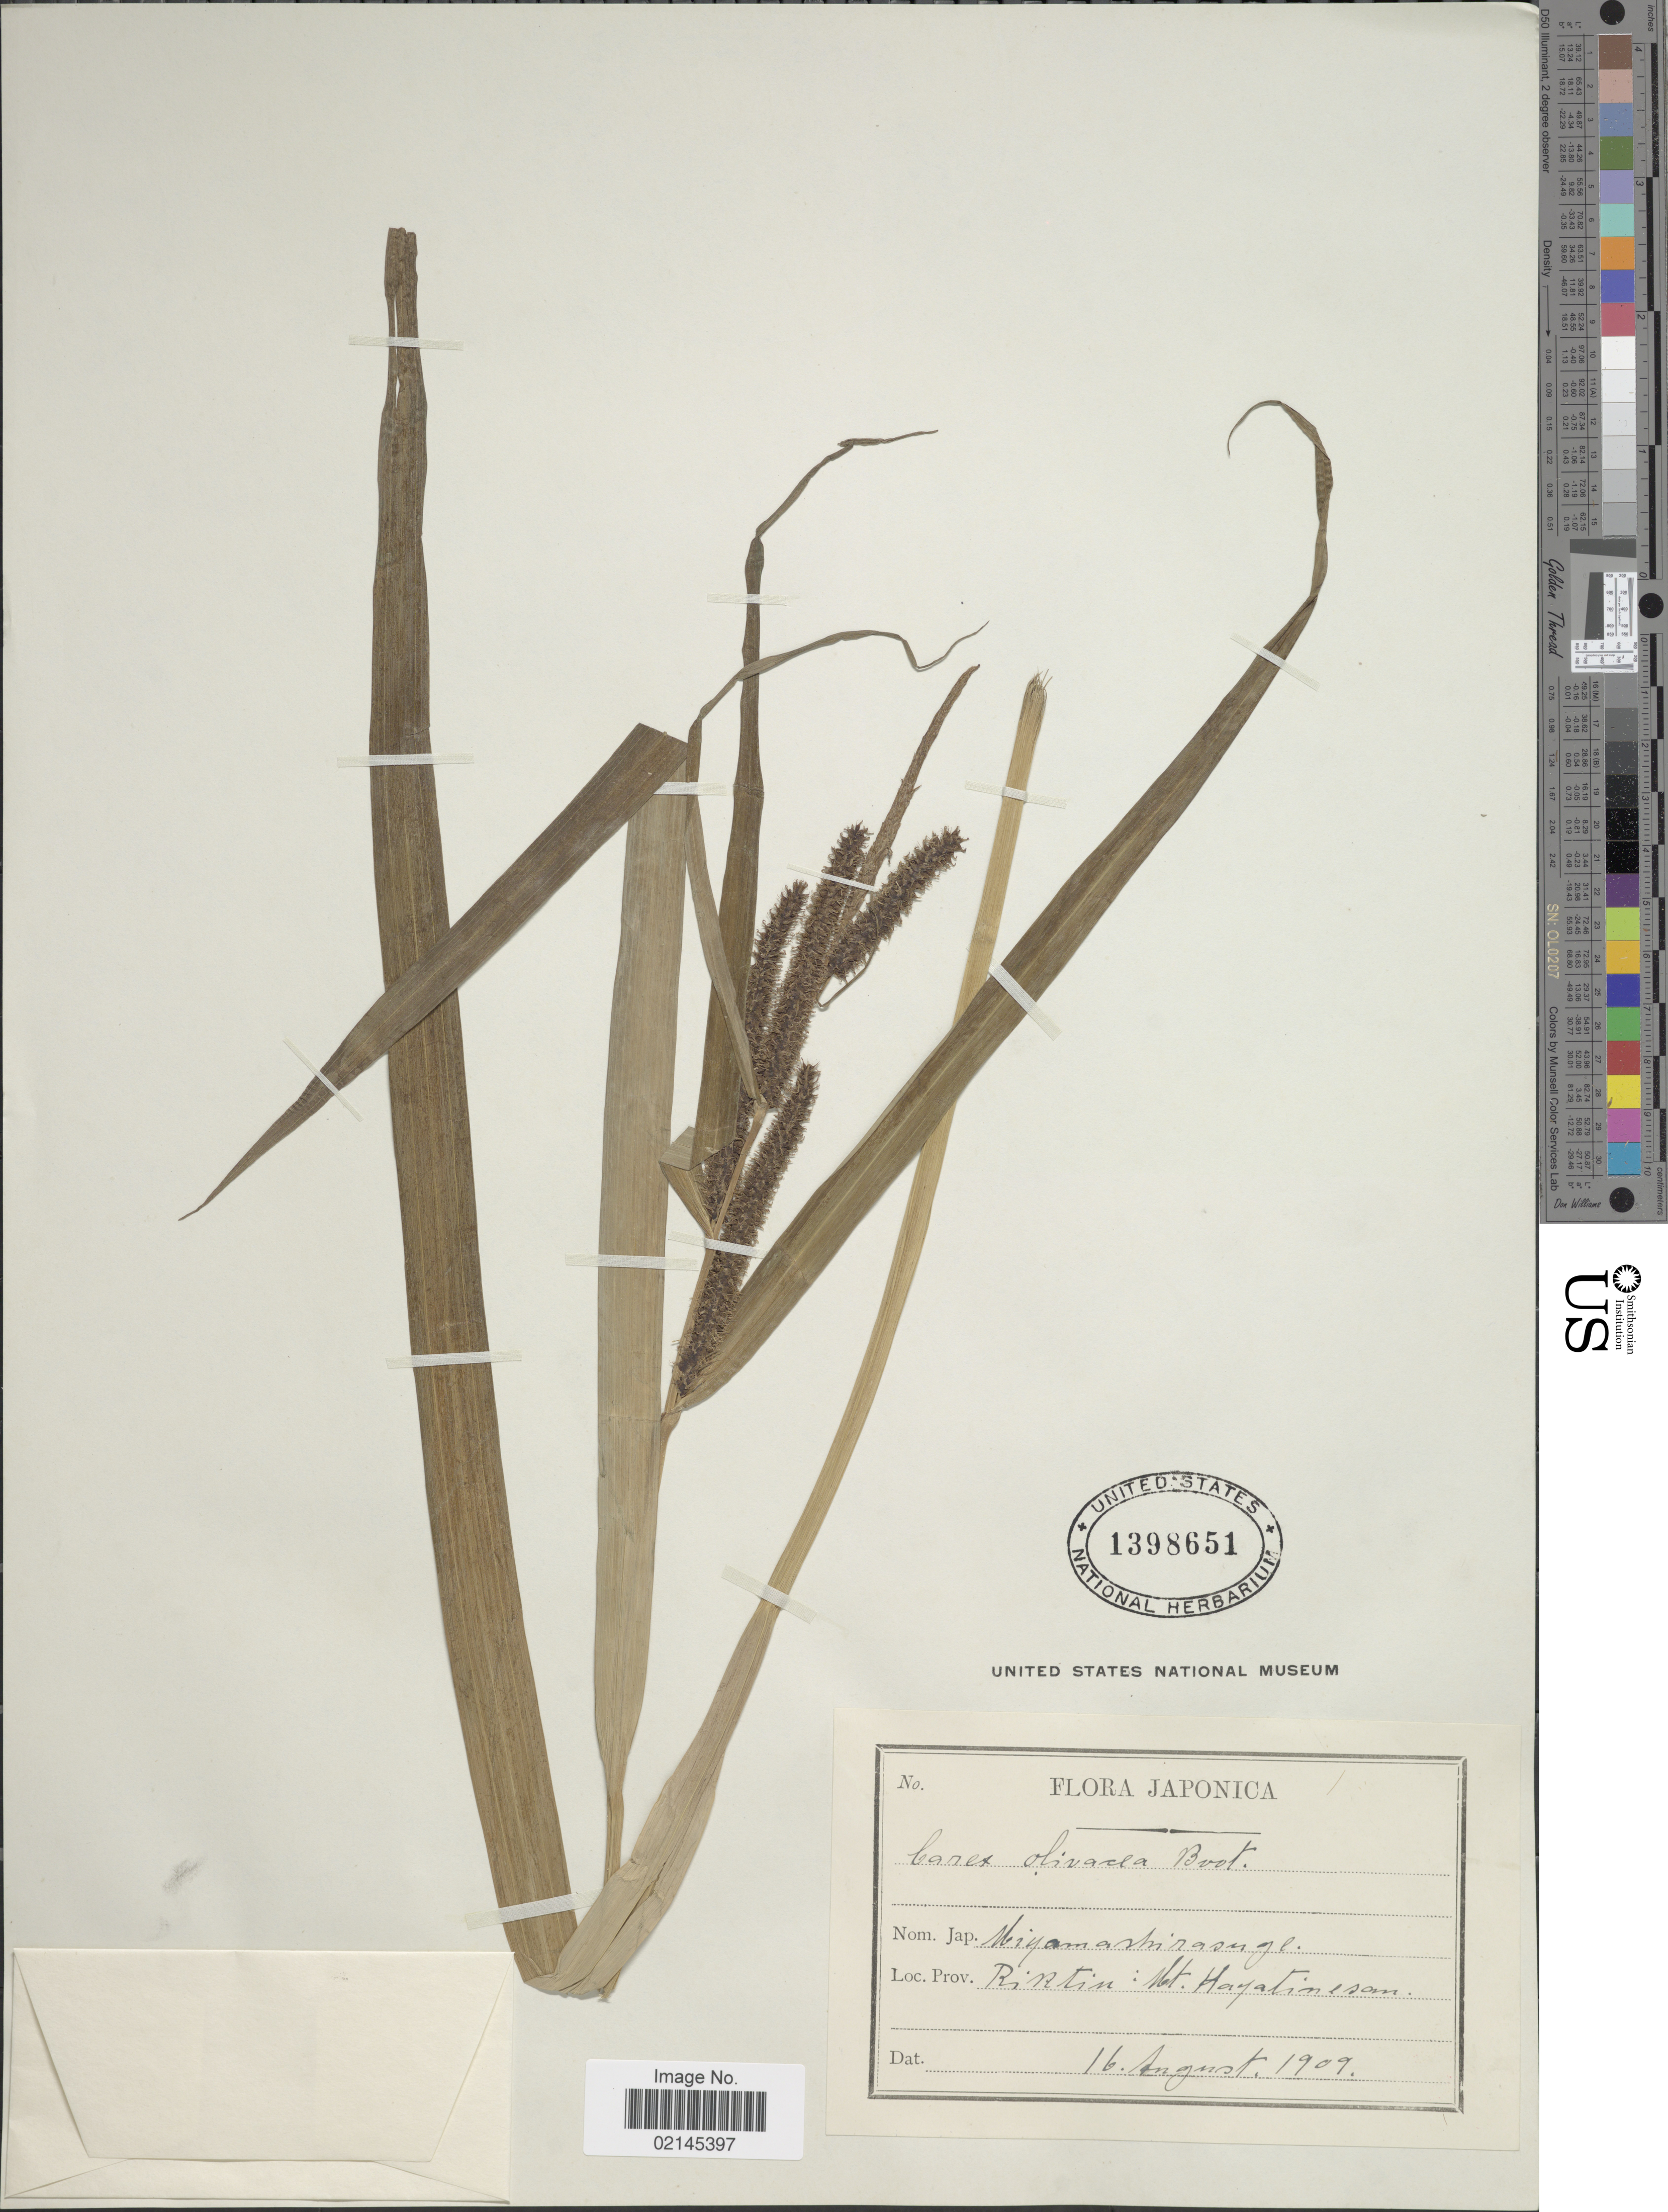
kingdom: Plantae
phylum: Tracheophyta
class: Liliopsida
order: Poales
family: Cyperaceae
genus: Carex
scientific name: Carex olivacea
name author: Boott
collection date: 1909-08-16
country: Japan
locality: Rirtin, Mt. Hayatinsesan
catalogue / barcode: US 1398651